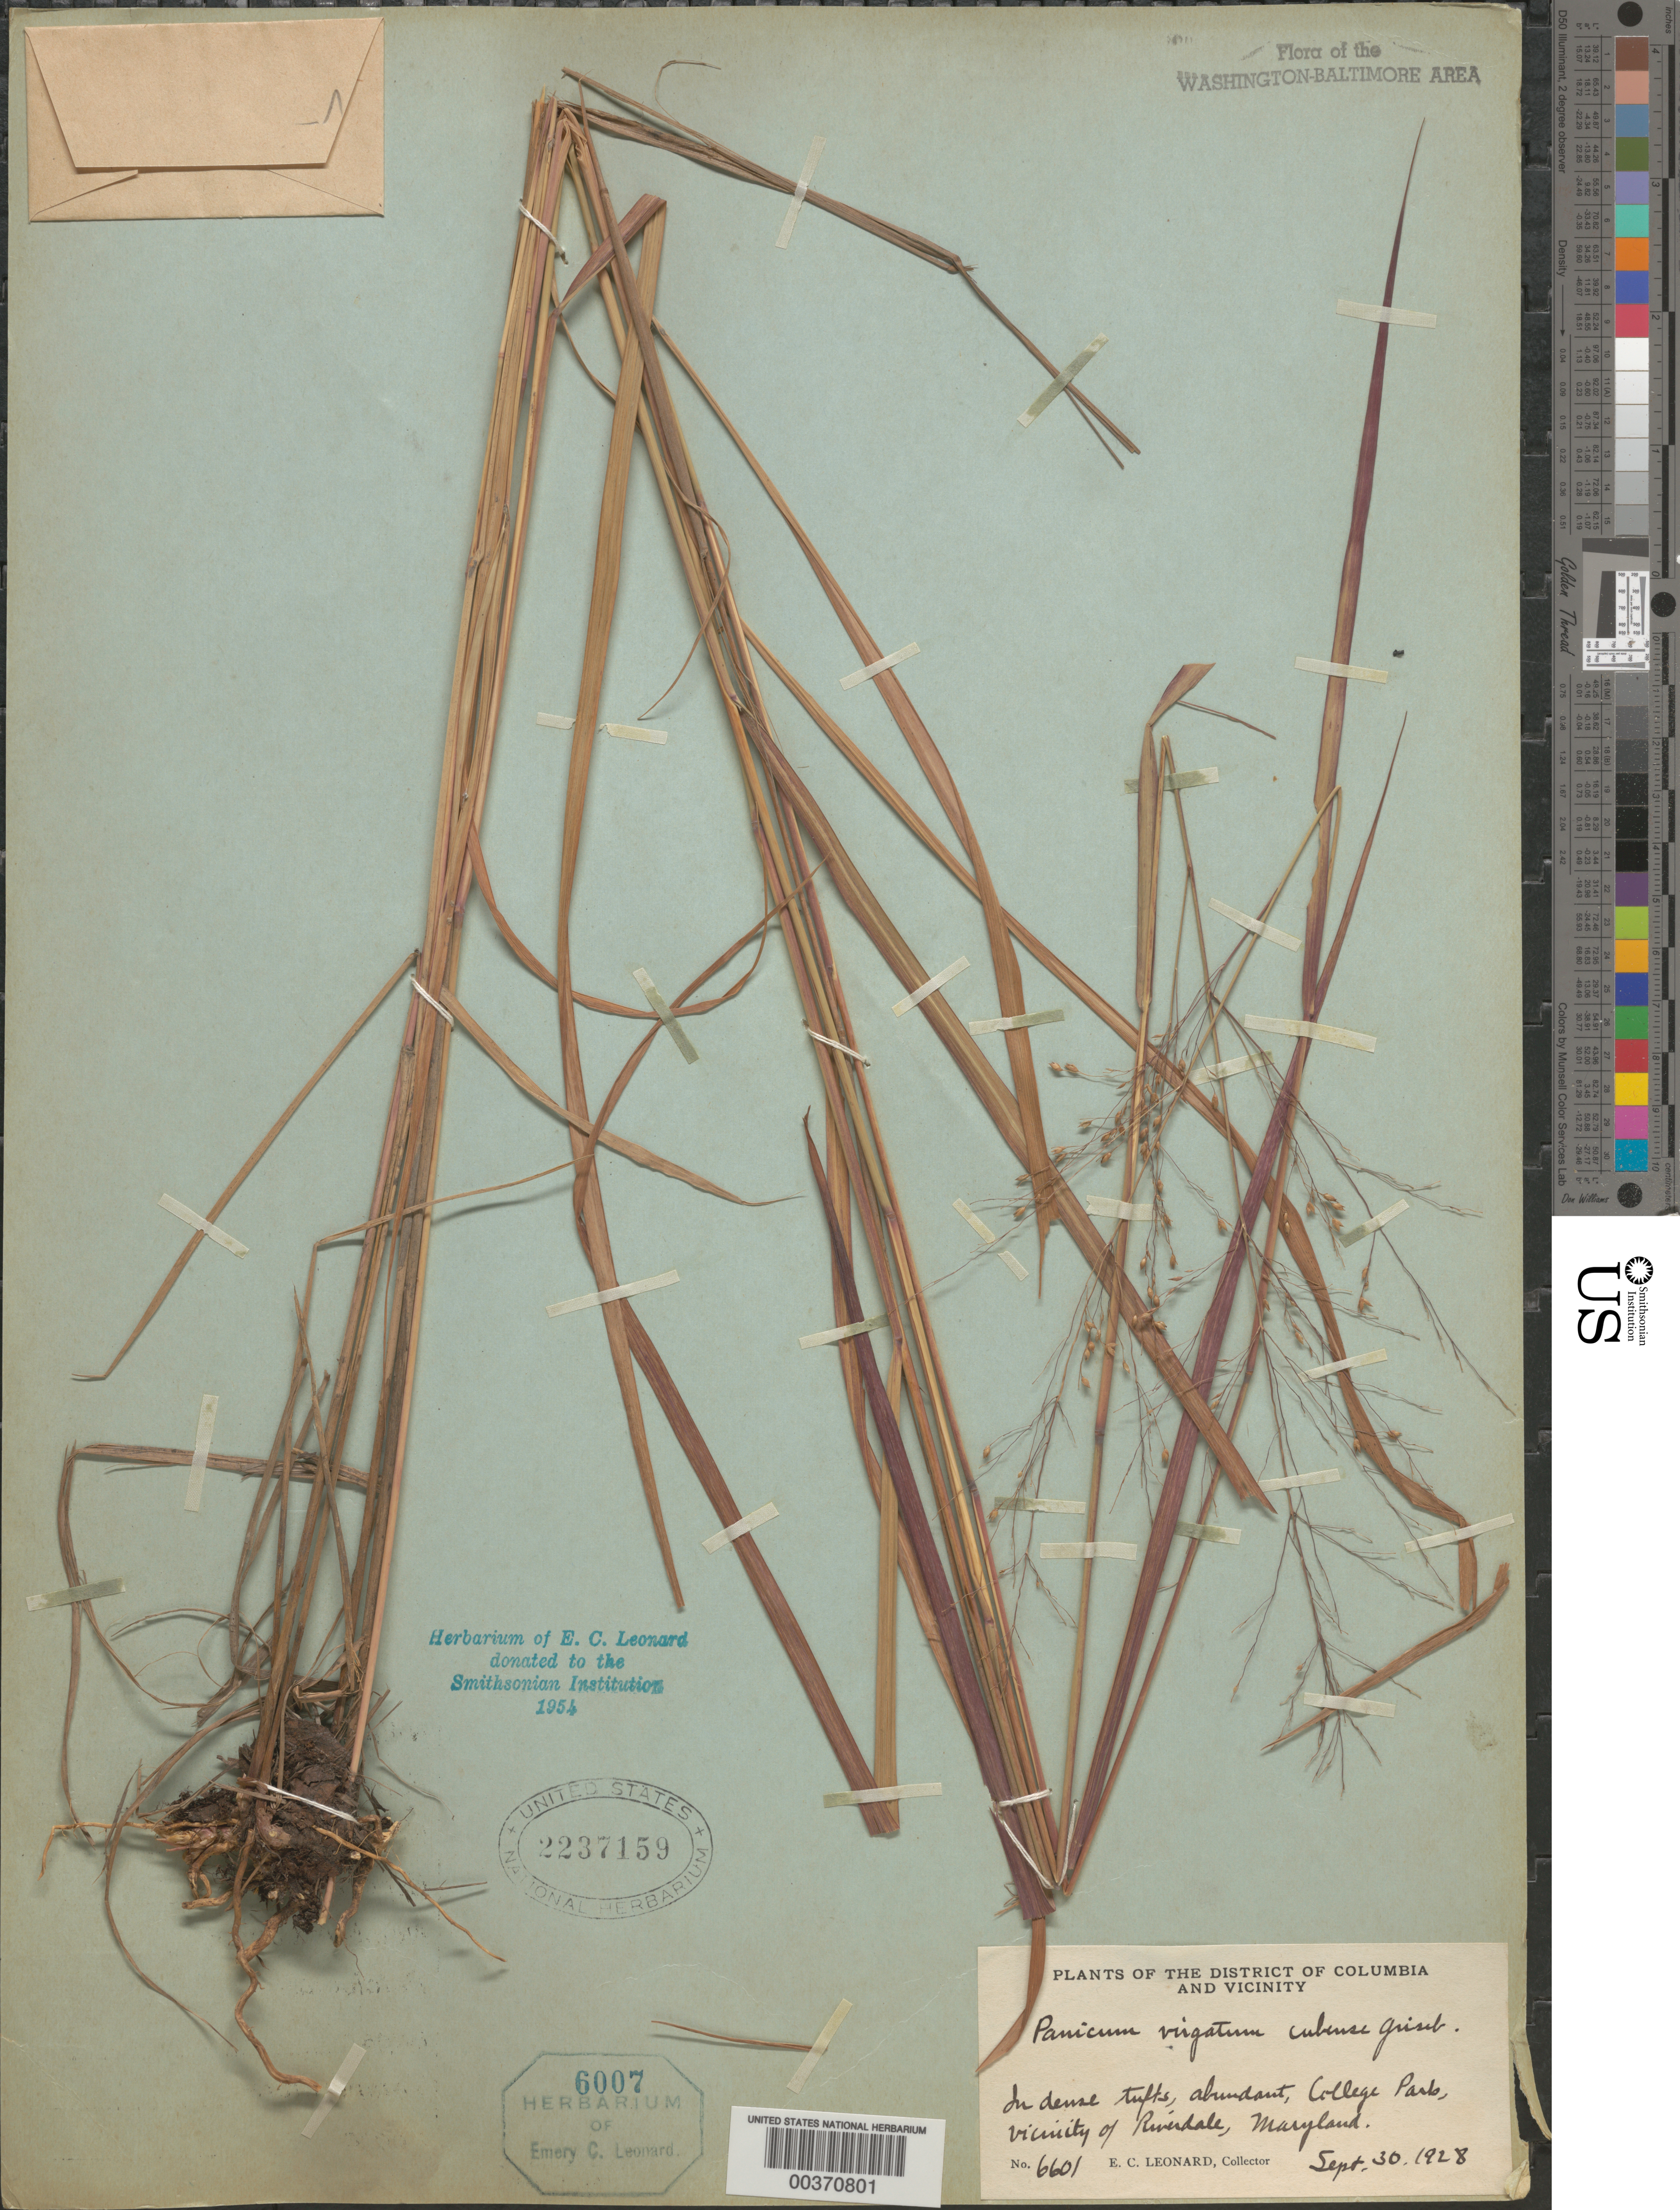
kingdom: Plantae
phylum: Tracheophyta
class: Liliopsida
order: Poales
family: Poaceae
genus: Panicum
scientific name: Panicum virgatum var. cubense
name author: Griseb.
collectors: E. C. Leonard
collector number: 6601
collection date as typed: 30 Sep 1928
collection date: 1928-09-30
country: United States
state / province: Maryland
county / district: Prince George's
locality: College Park, Riverdale vicinity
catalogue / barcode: US 2237159